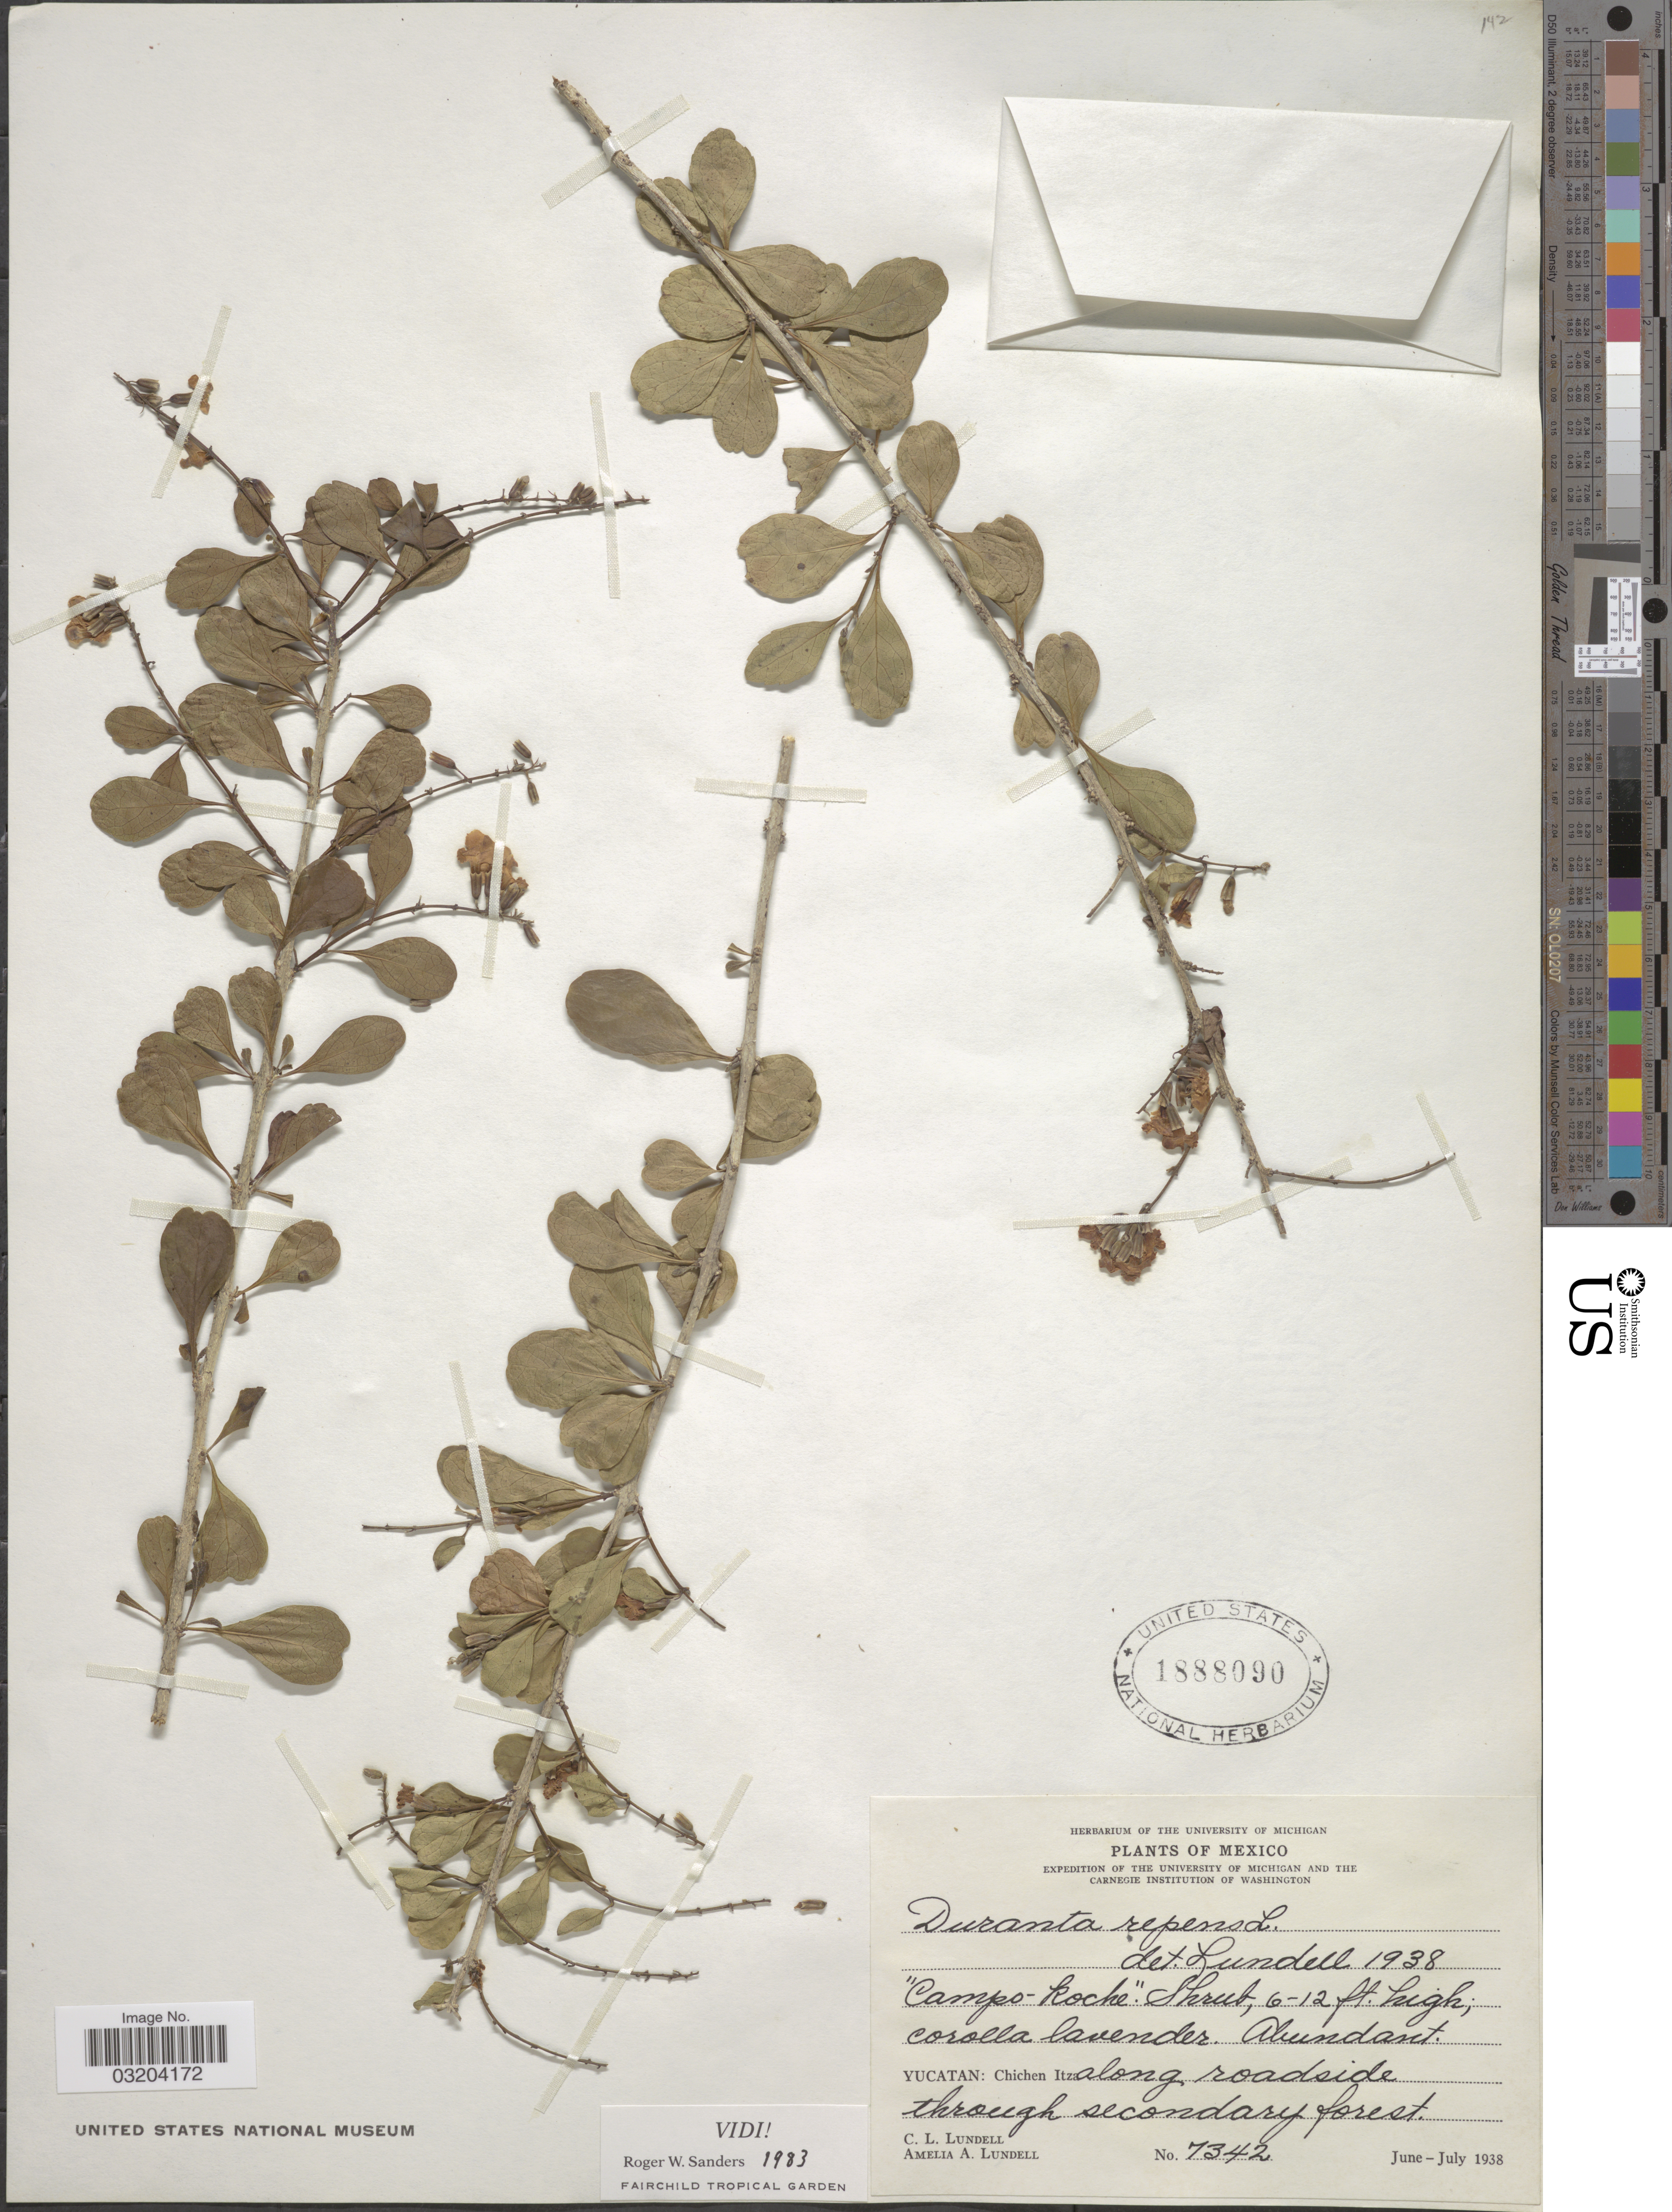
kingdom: Plantae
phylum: Tracheophyta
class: Magnoliopsida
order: Lamiales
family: Verbenaceae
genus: Duranta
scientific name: Duranta sp.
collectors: C. L. Lundell & A. A. Lundell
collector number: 7342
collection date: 1938-06/1938-07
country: Mexico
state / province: Yucatán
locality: Chichen Itza, along roadside.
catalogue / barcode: US 1888090